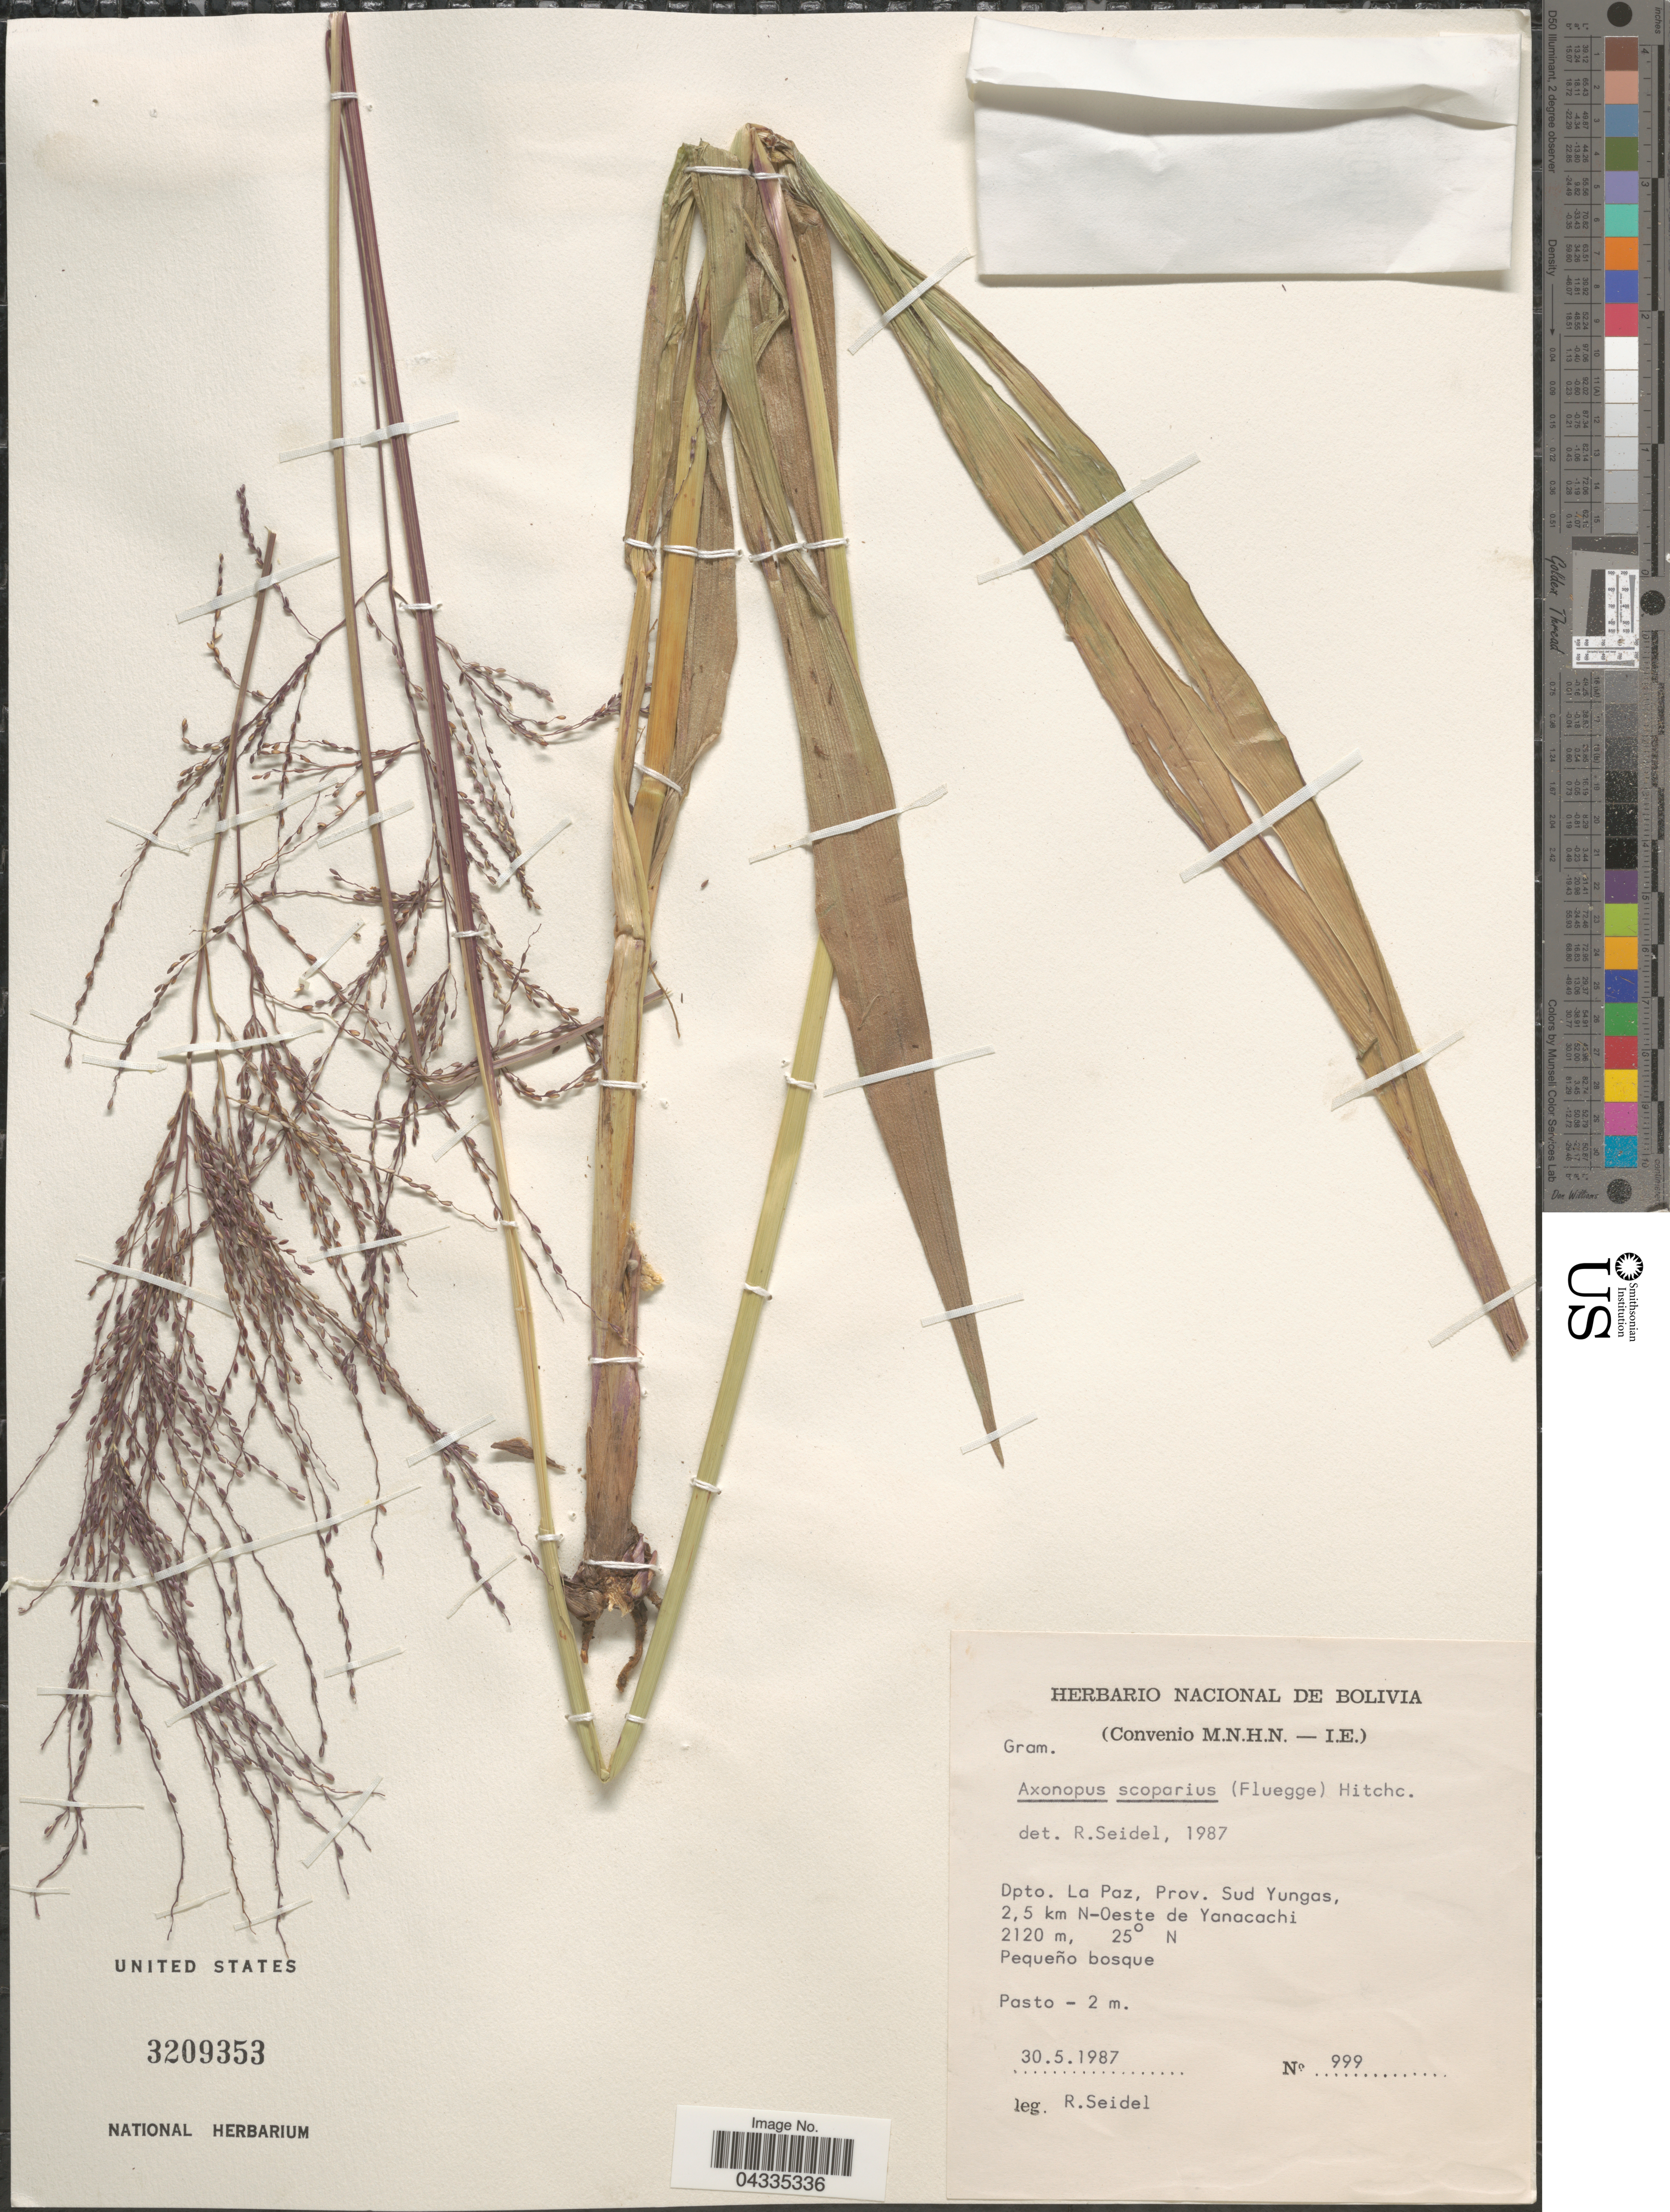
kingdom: Plantae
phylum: Tracheophyta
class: Liliopsida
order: Poales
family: Poaceae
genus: Axonopus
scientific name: Axonopus scoparius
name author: (Flüggé) Kuhlm.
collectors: R. Seidel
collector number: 999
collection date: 1987-05-30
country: Bolivia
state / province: La Paz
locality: Dpto. La Paz, Prov. Sud Yungas, 2,5 km N-Oeste de Yanacachi.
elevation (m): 2120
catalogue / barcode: US 3209353